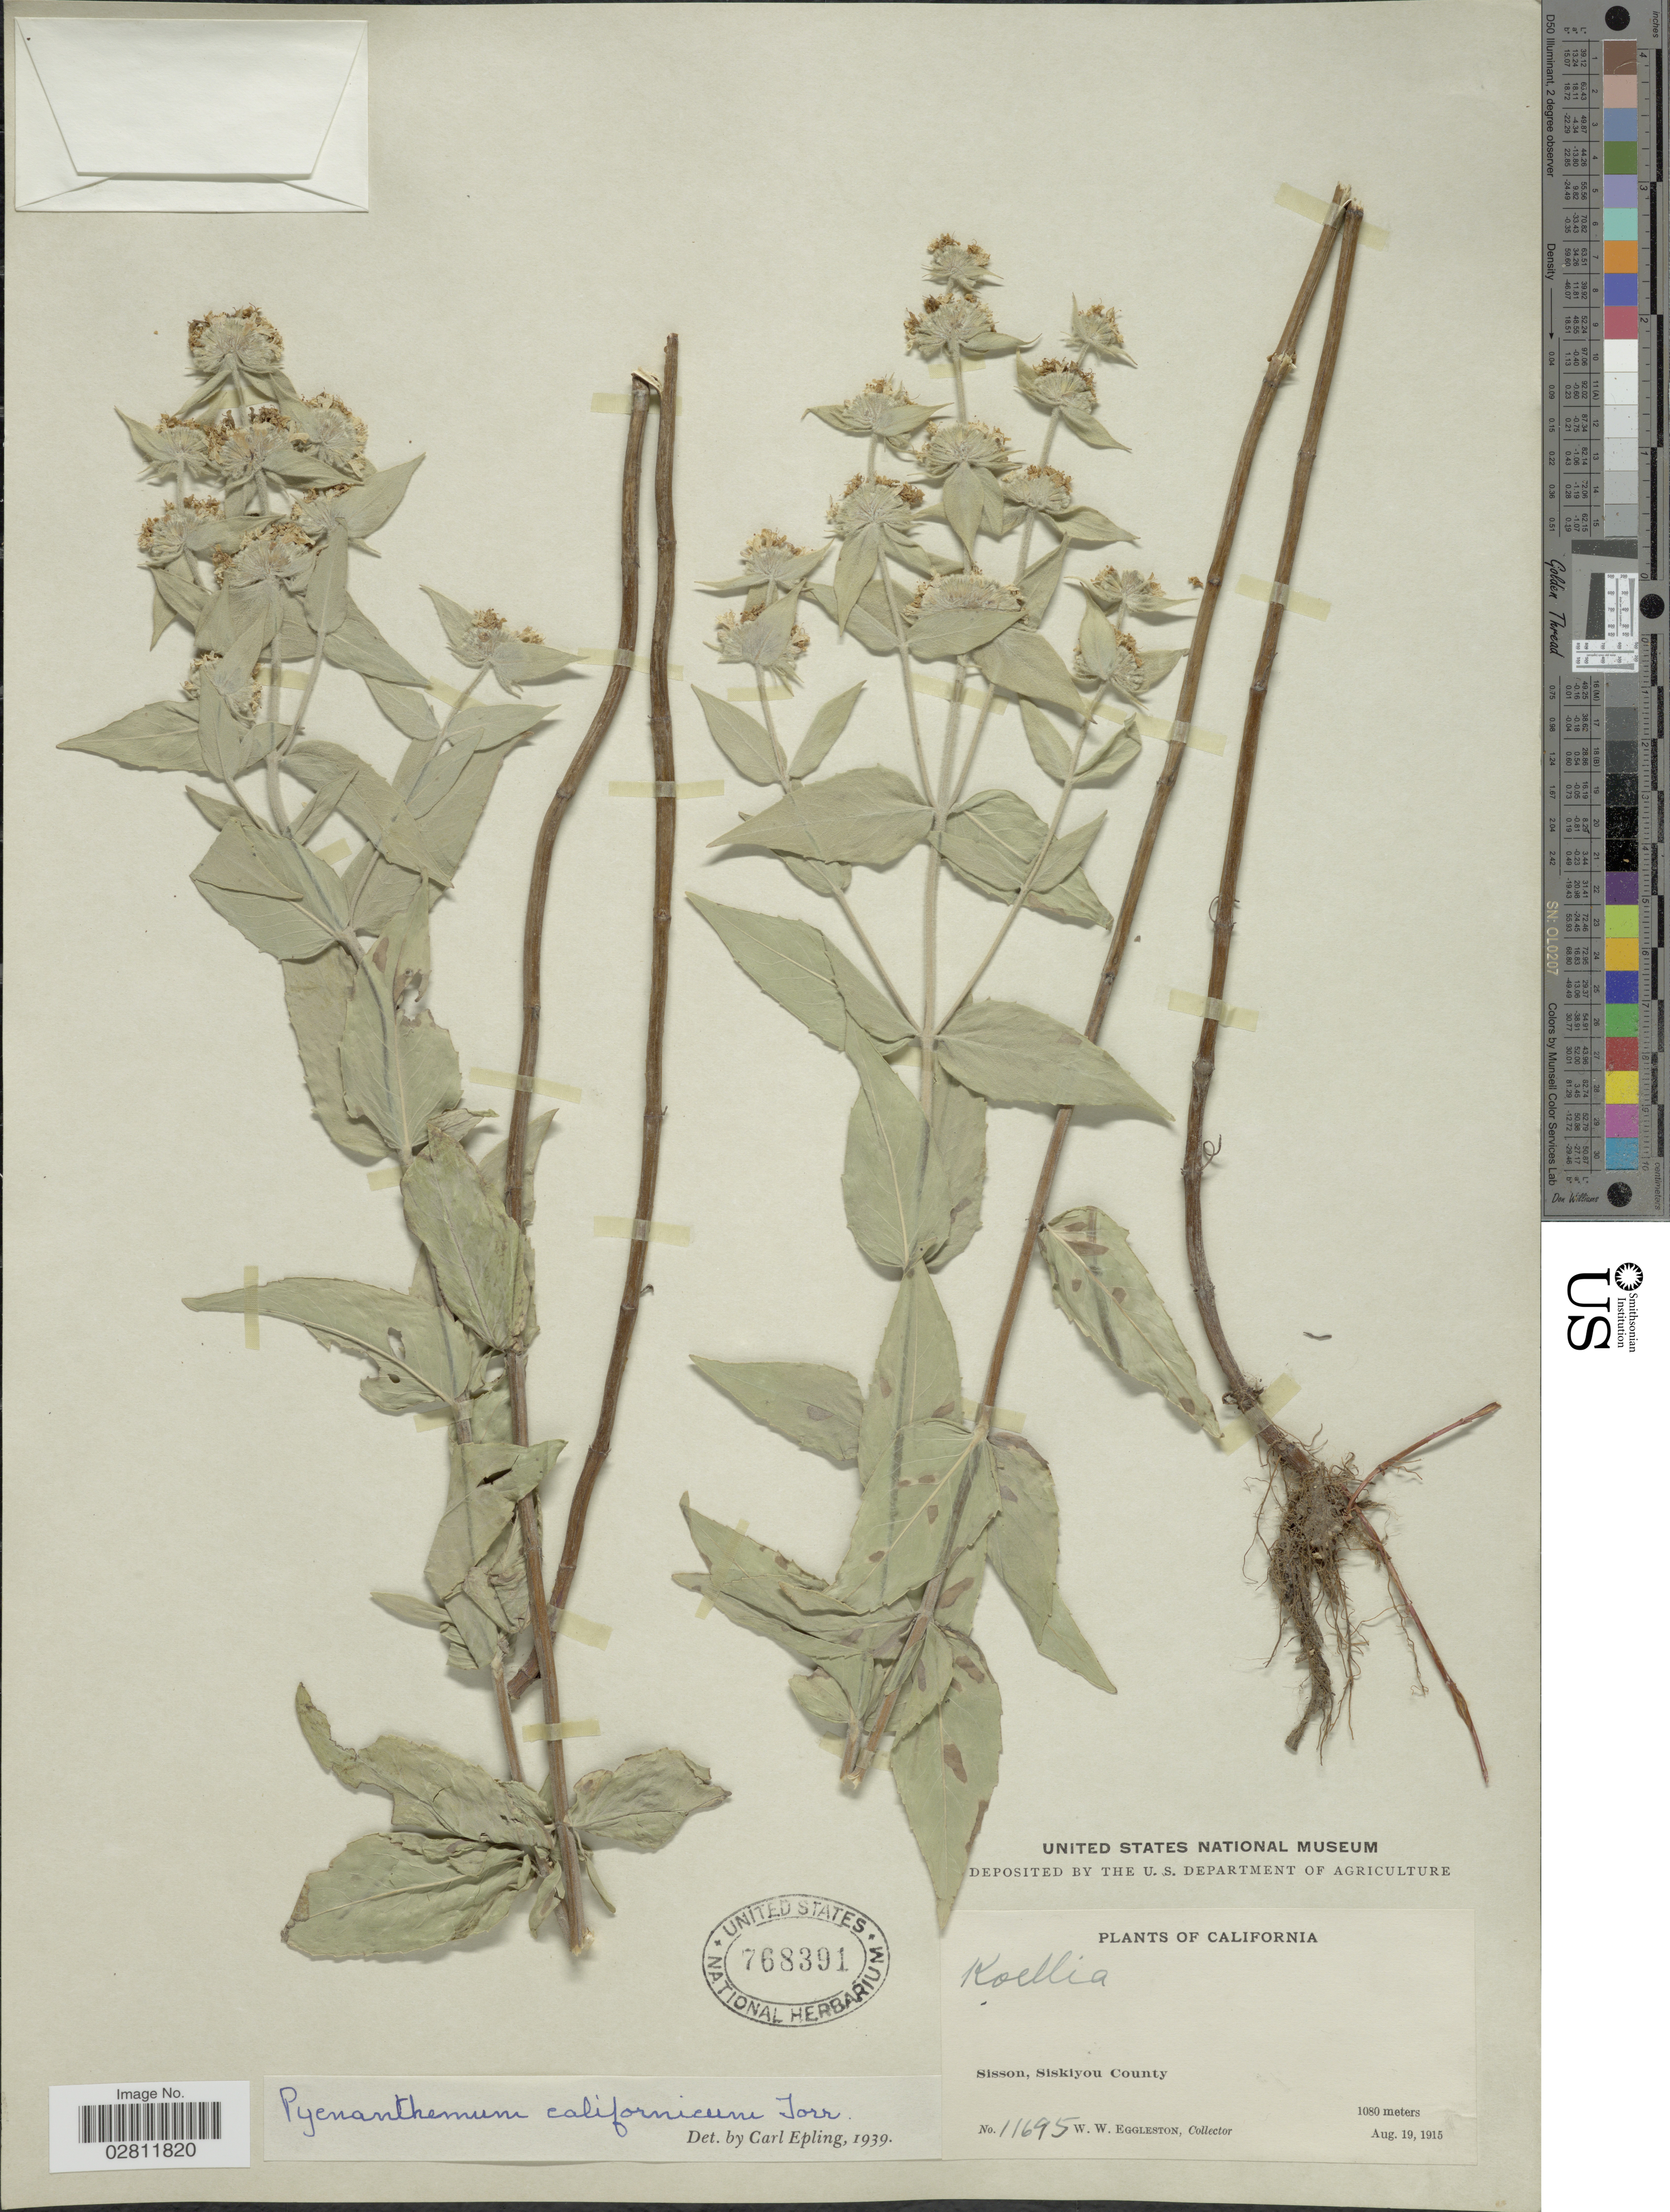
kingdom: Plantae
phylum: Tracheophyta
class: Magnoliopsida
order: Lamiales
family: Lamiaceae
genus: Pycnanthemum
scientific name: Pycnanthemum californicum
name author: Torr. ex Durand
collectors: W. W. Eggleston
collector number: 11695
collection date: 1915-08-19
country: United States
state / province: California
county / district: Siskiyou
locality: Sisson, Siskiyou County.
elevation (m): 1080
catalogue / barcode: US 768391